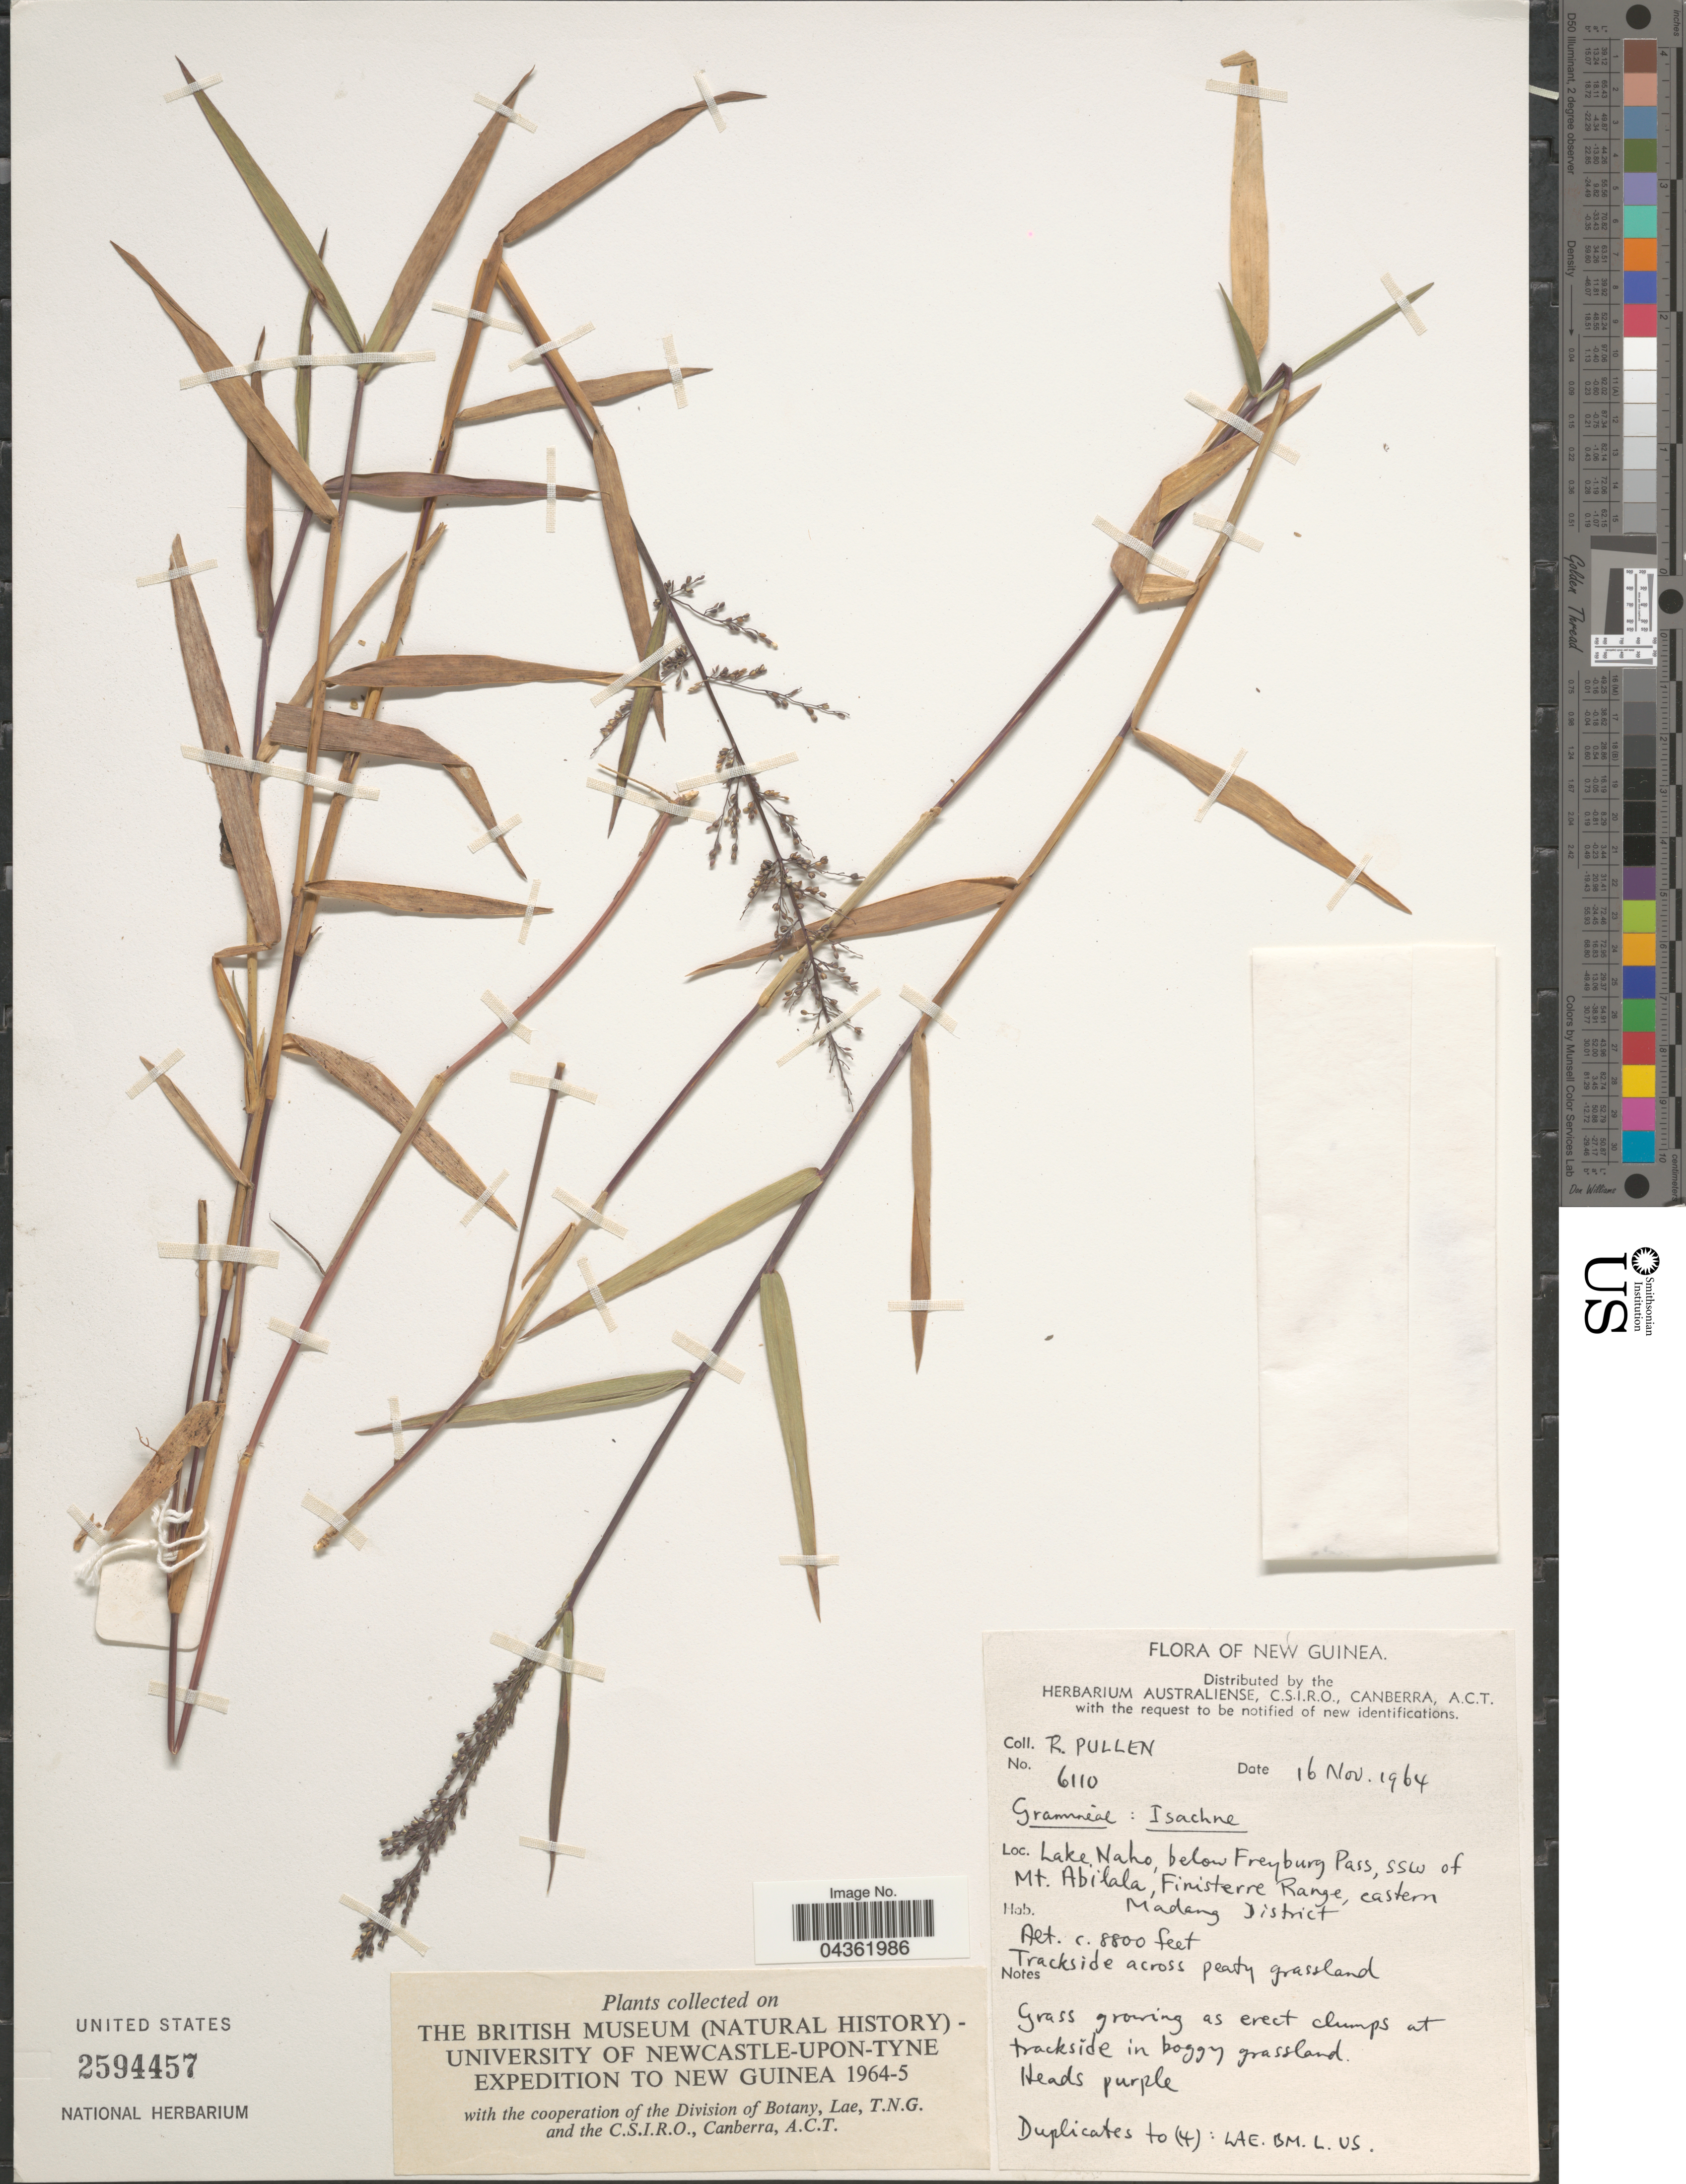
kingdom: Plantae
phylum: Tracheophyta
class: Liliopsida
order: Poales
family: Poaceae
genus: Isachne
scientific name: Isachne sp.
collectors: R. Pullen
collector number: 6110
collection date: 1964-11-16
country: Papua New Guinea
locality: New Guinea. Lake Naho, below Freyburg Pass, SSW of Mt. Abilala, Finisterre Range, eastern Madeng District. The British Museum (Natural History) - University of Newcastle-Upon-Tyne Expedition to New Guinea 1964-5.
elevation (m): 2682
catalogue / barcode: US 2594457